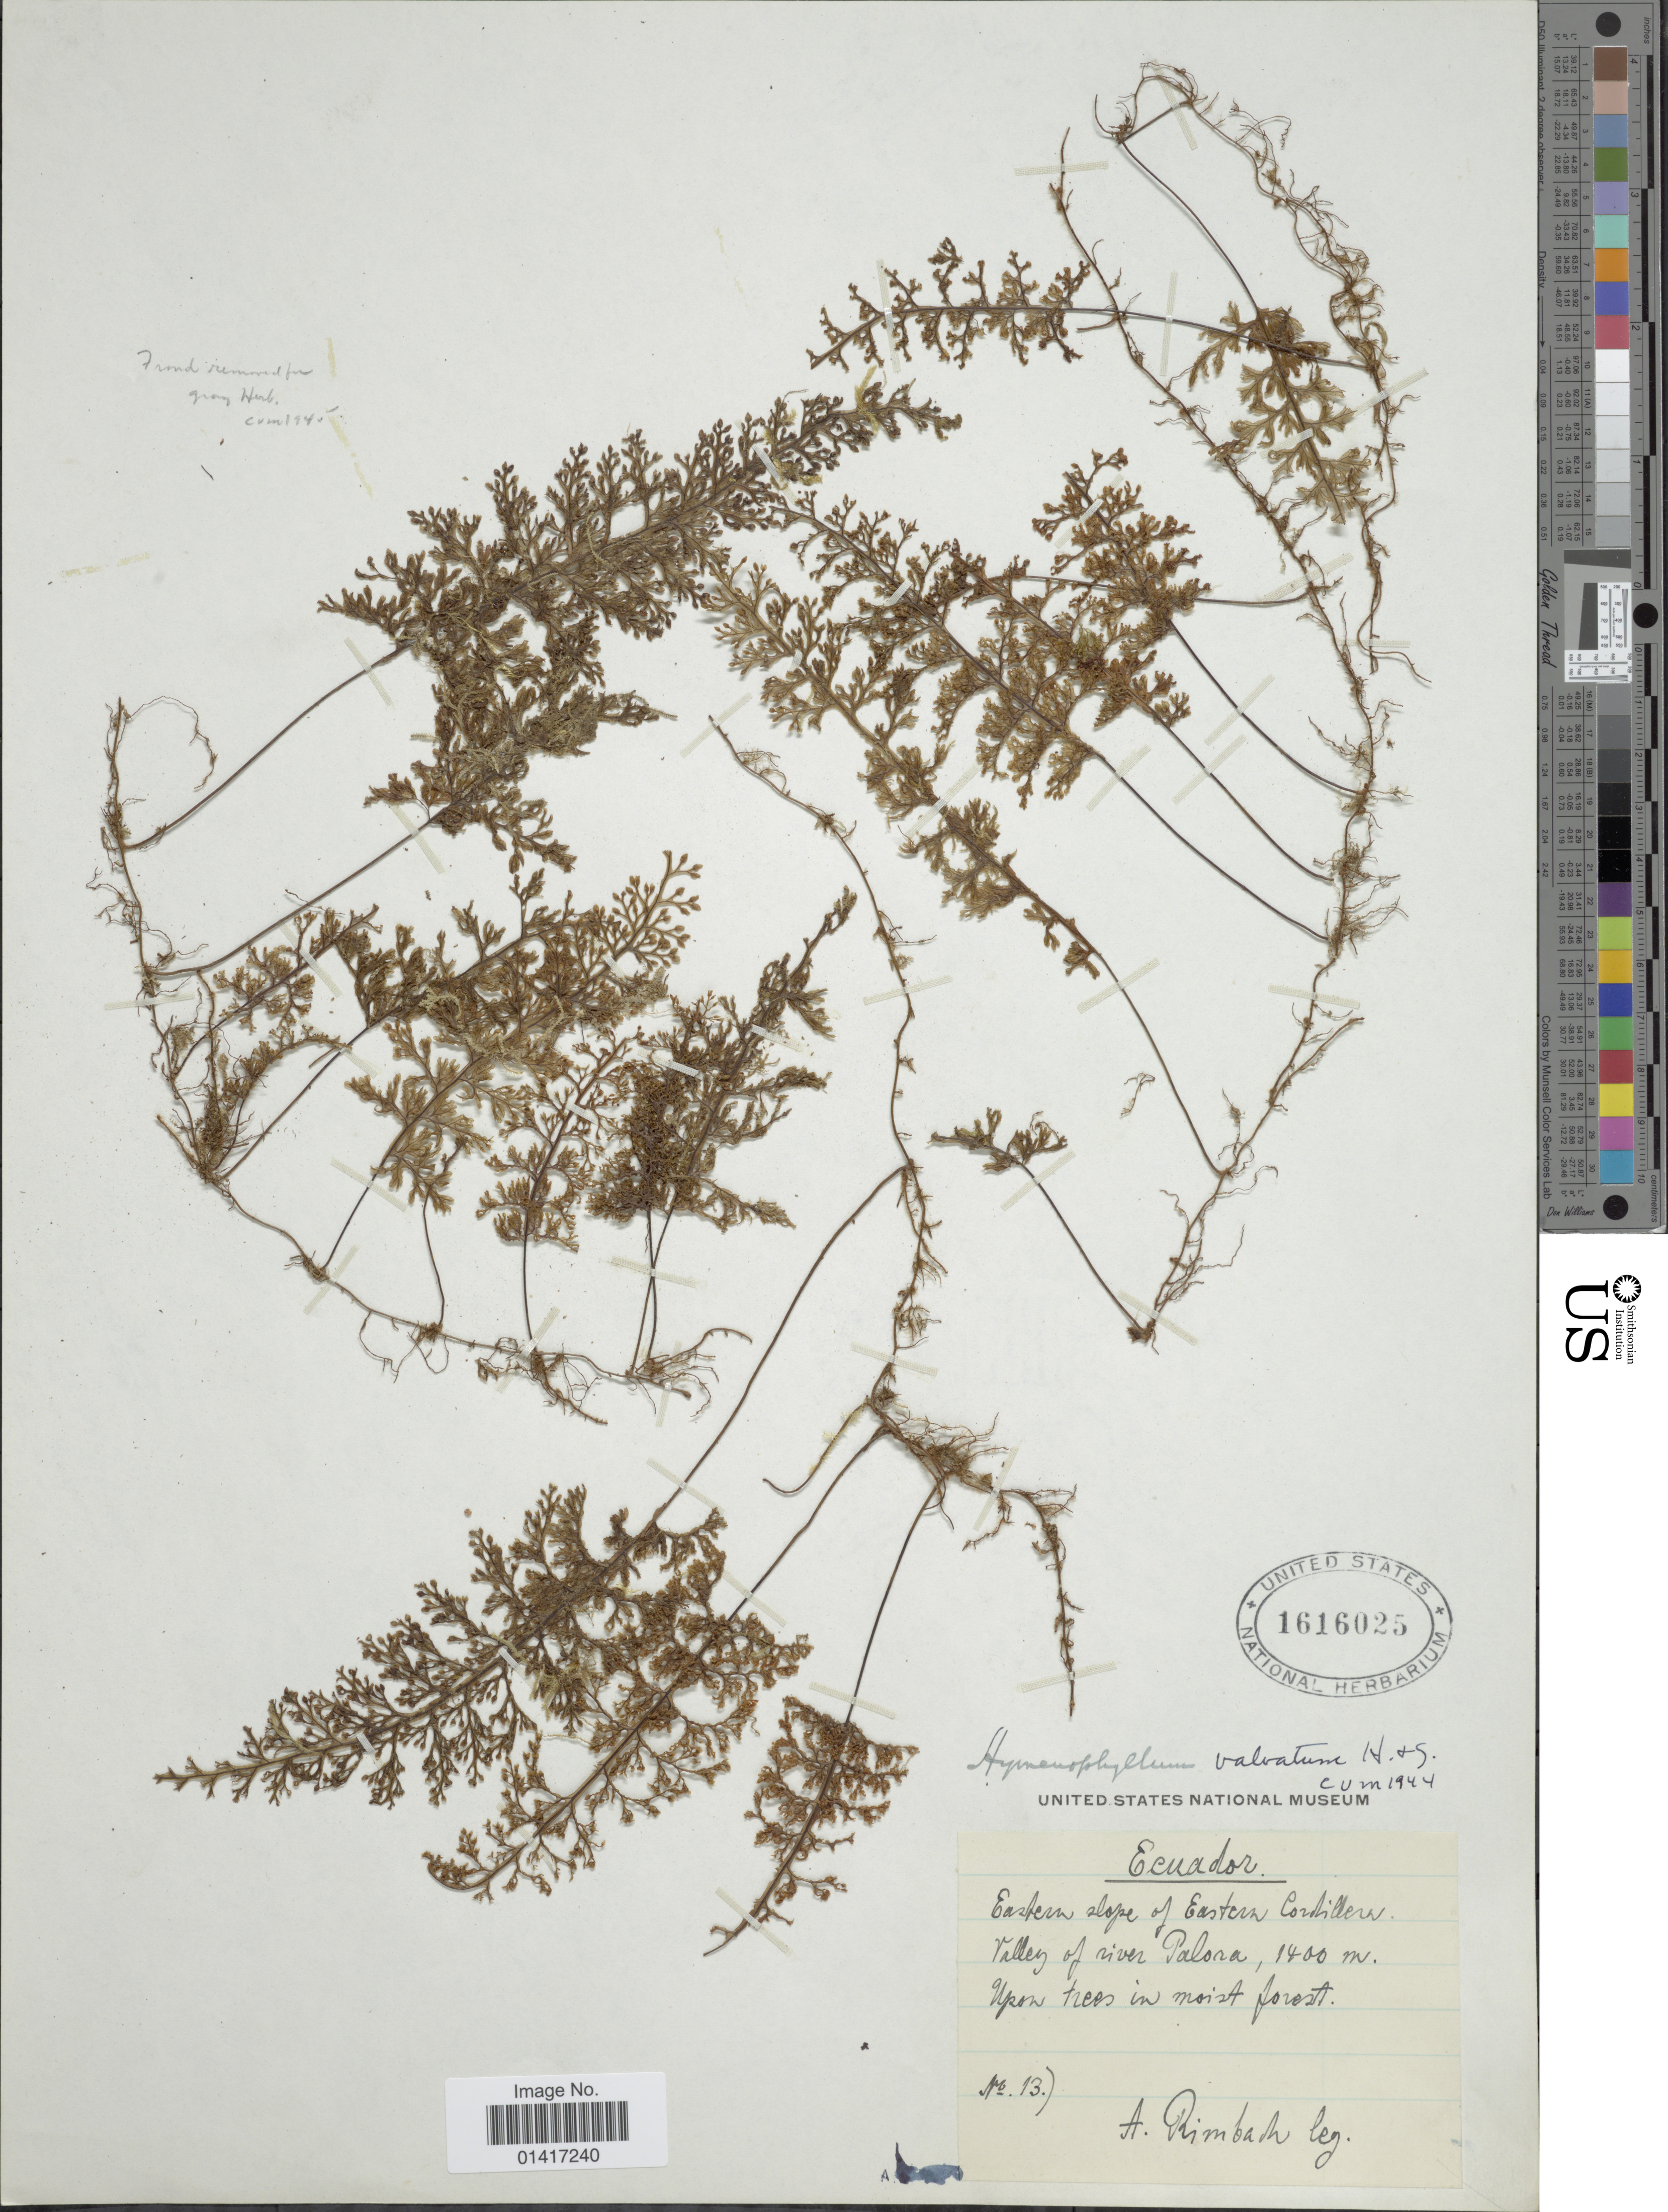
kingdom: Plantae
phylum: Tracheophyta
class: Polypodiopsida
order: Hymenophyllales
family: Hymenophyllaceae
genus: Hymenophyllum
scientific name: Hymenophyllum valvatum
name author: Hook. & Grev.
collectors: A. Rimbach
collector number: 13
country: Ecuador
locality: Eastern slope of Eastern Cordillera, Valley of river Palora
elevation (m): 1400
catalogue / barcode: US 1616025